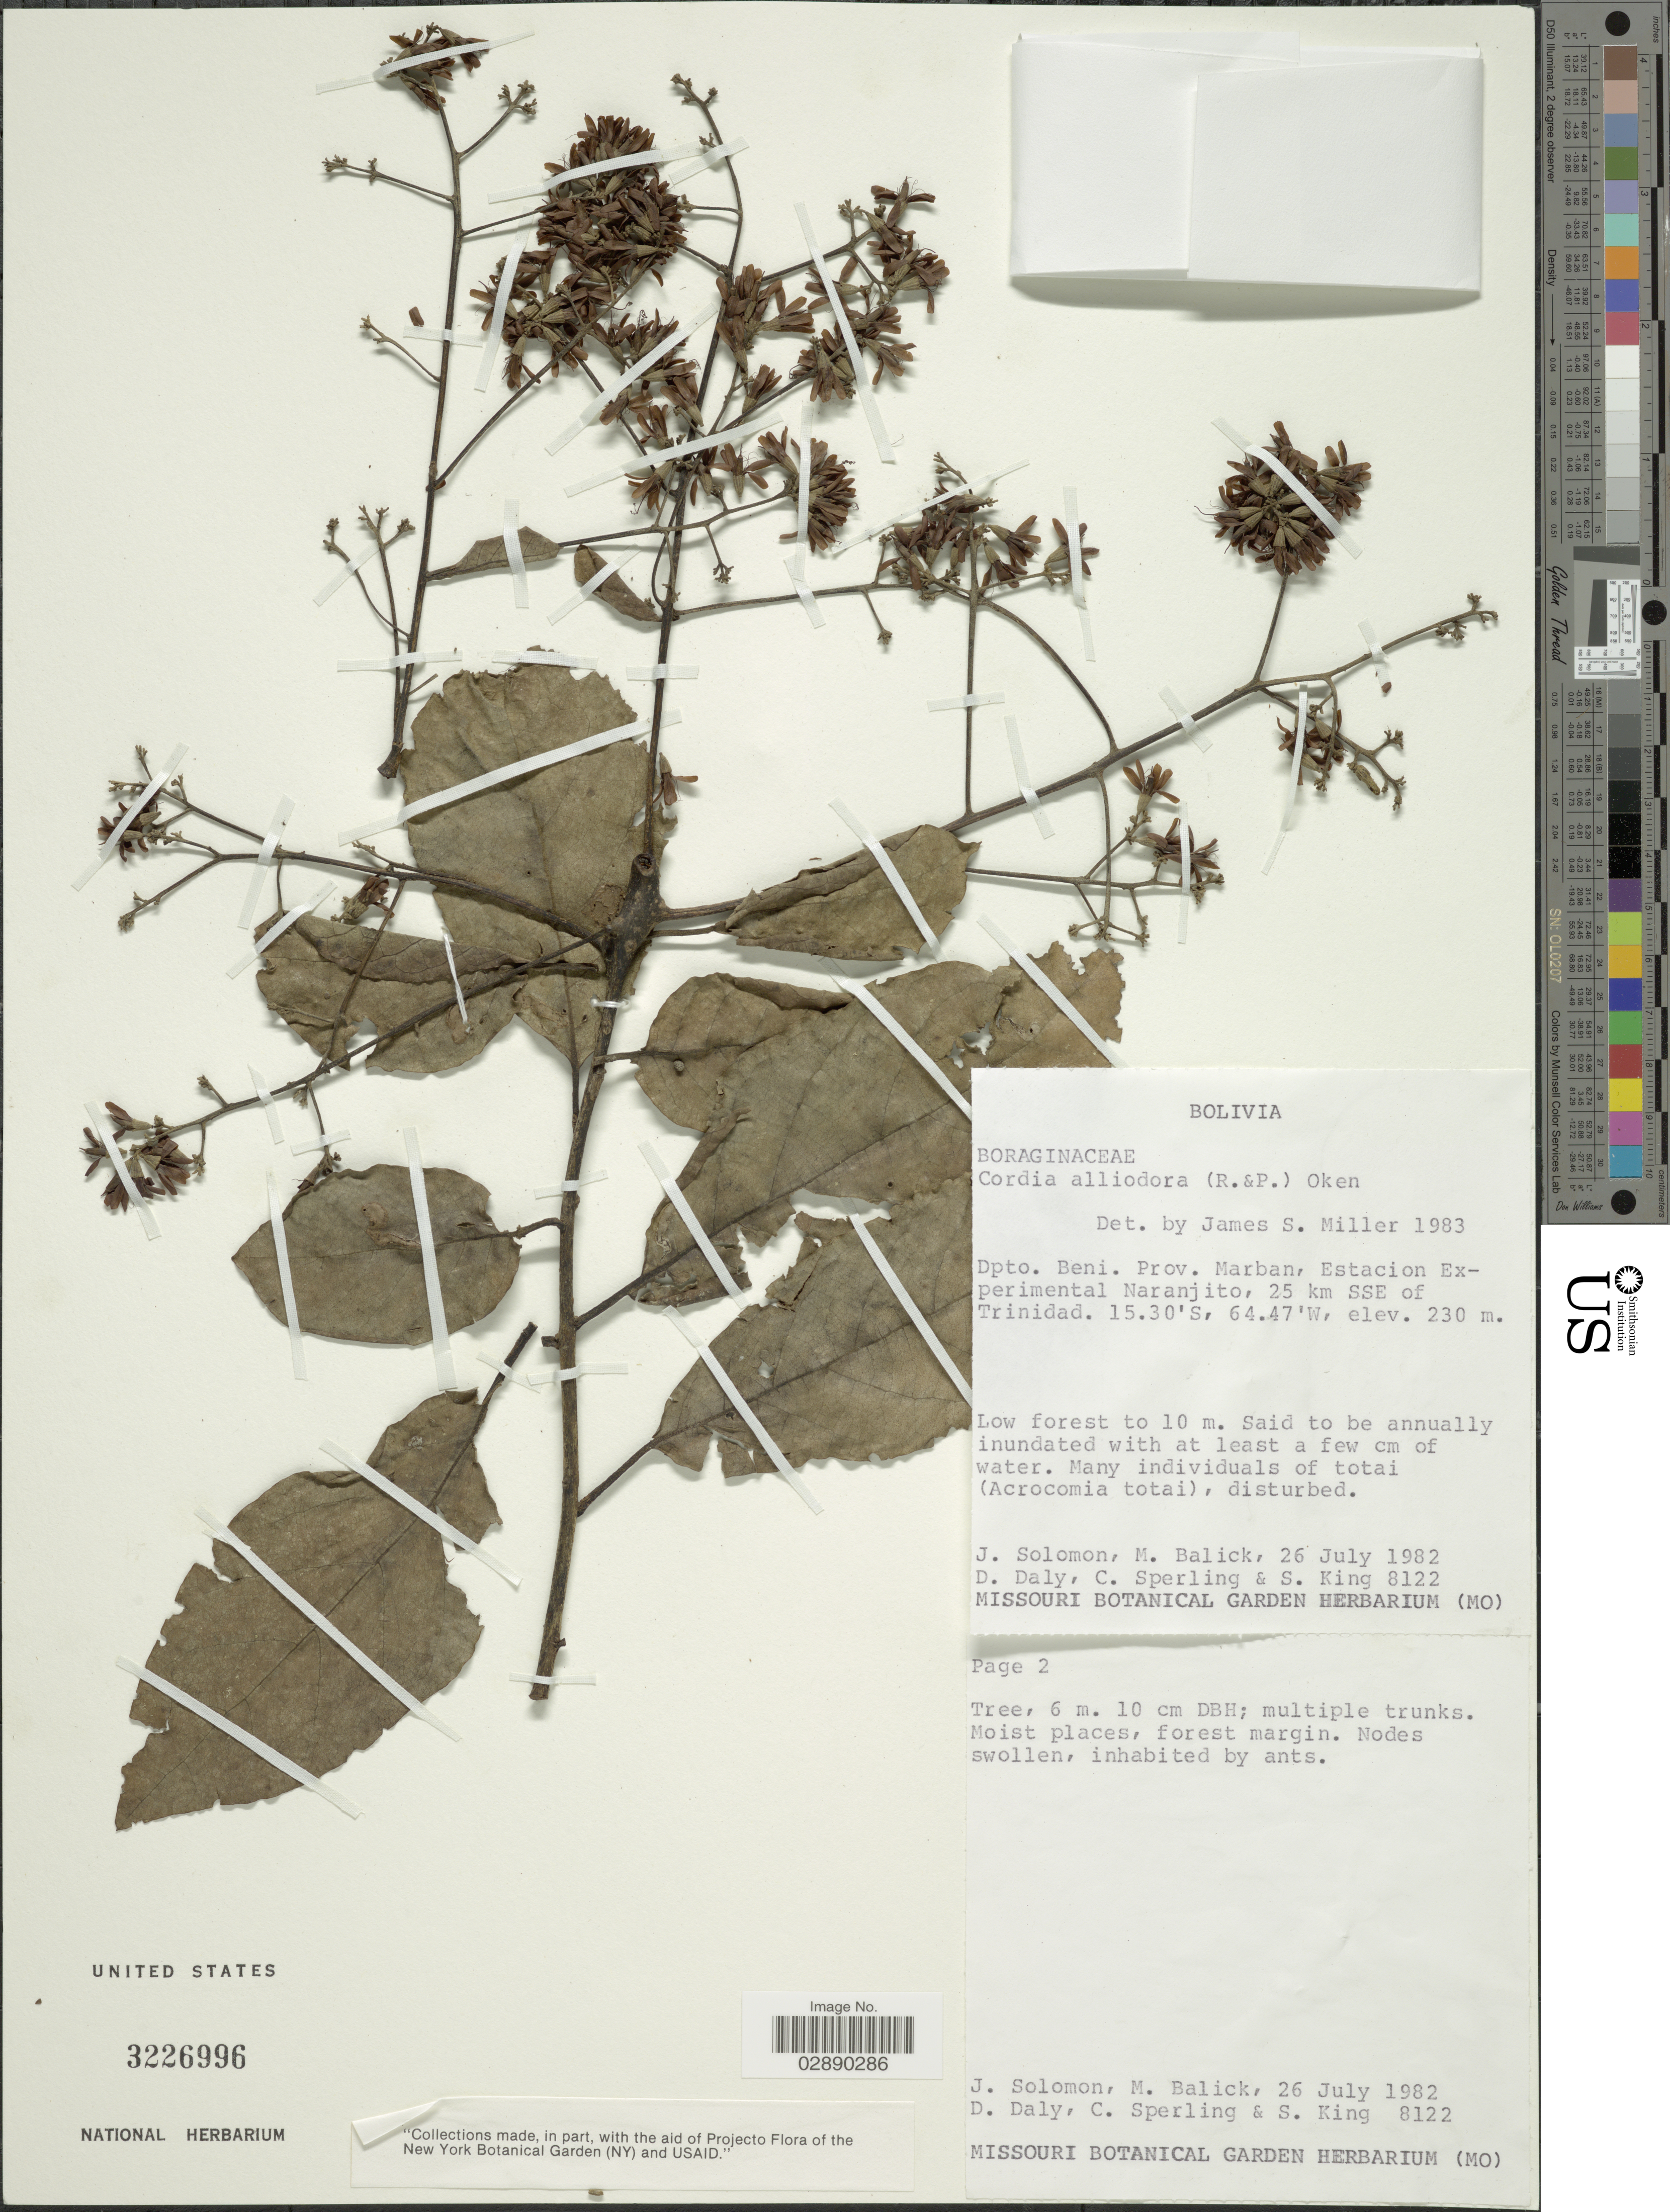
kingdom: Plantae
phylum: Tracheophyta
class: Magnoliopsida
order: Boraginales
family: Cordiaceae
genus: Cordia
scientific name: Cordia alliodora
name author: (Ruiz & Pav.) Oken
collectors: J. Solomon, M. Balick, D. C. Daly, C. Sperling & S. King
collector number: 8122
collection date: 1982-07-26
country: Bolivia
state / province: Beni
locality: Dpto. Beni. Prov. Marban, Estacion Experimental Naranjito, 25 km SSE of Trinidad.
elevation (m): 230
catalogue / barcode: US 3226996